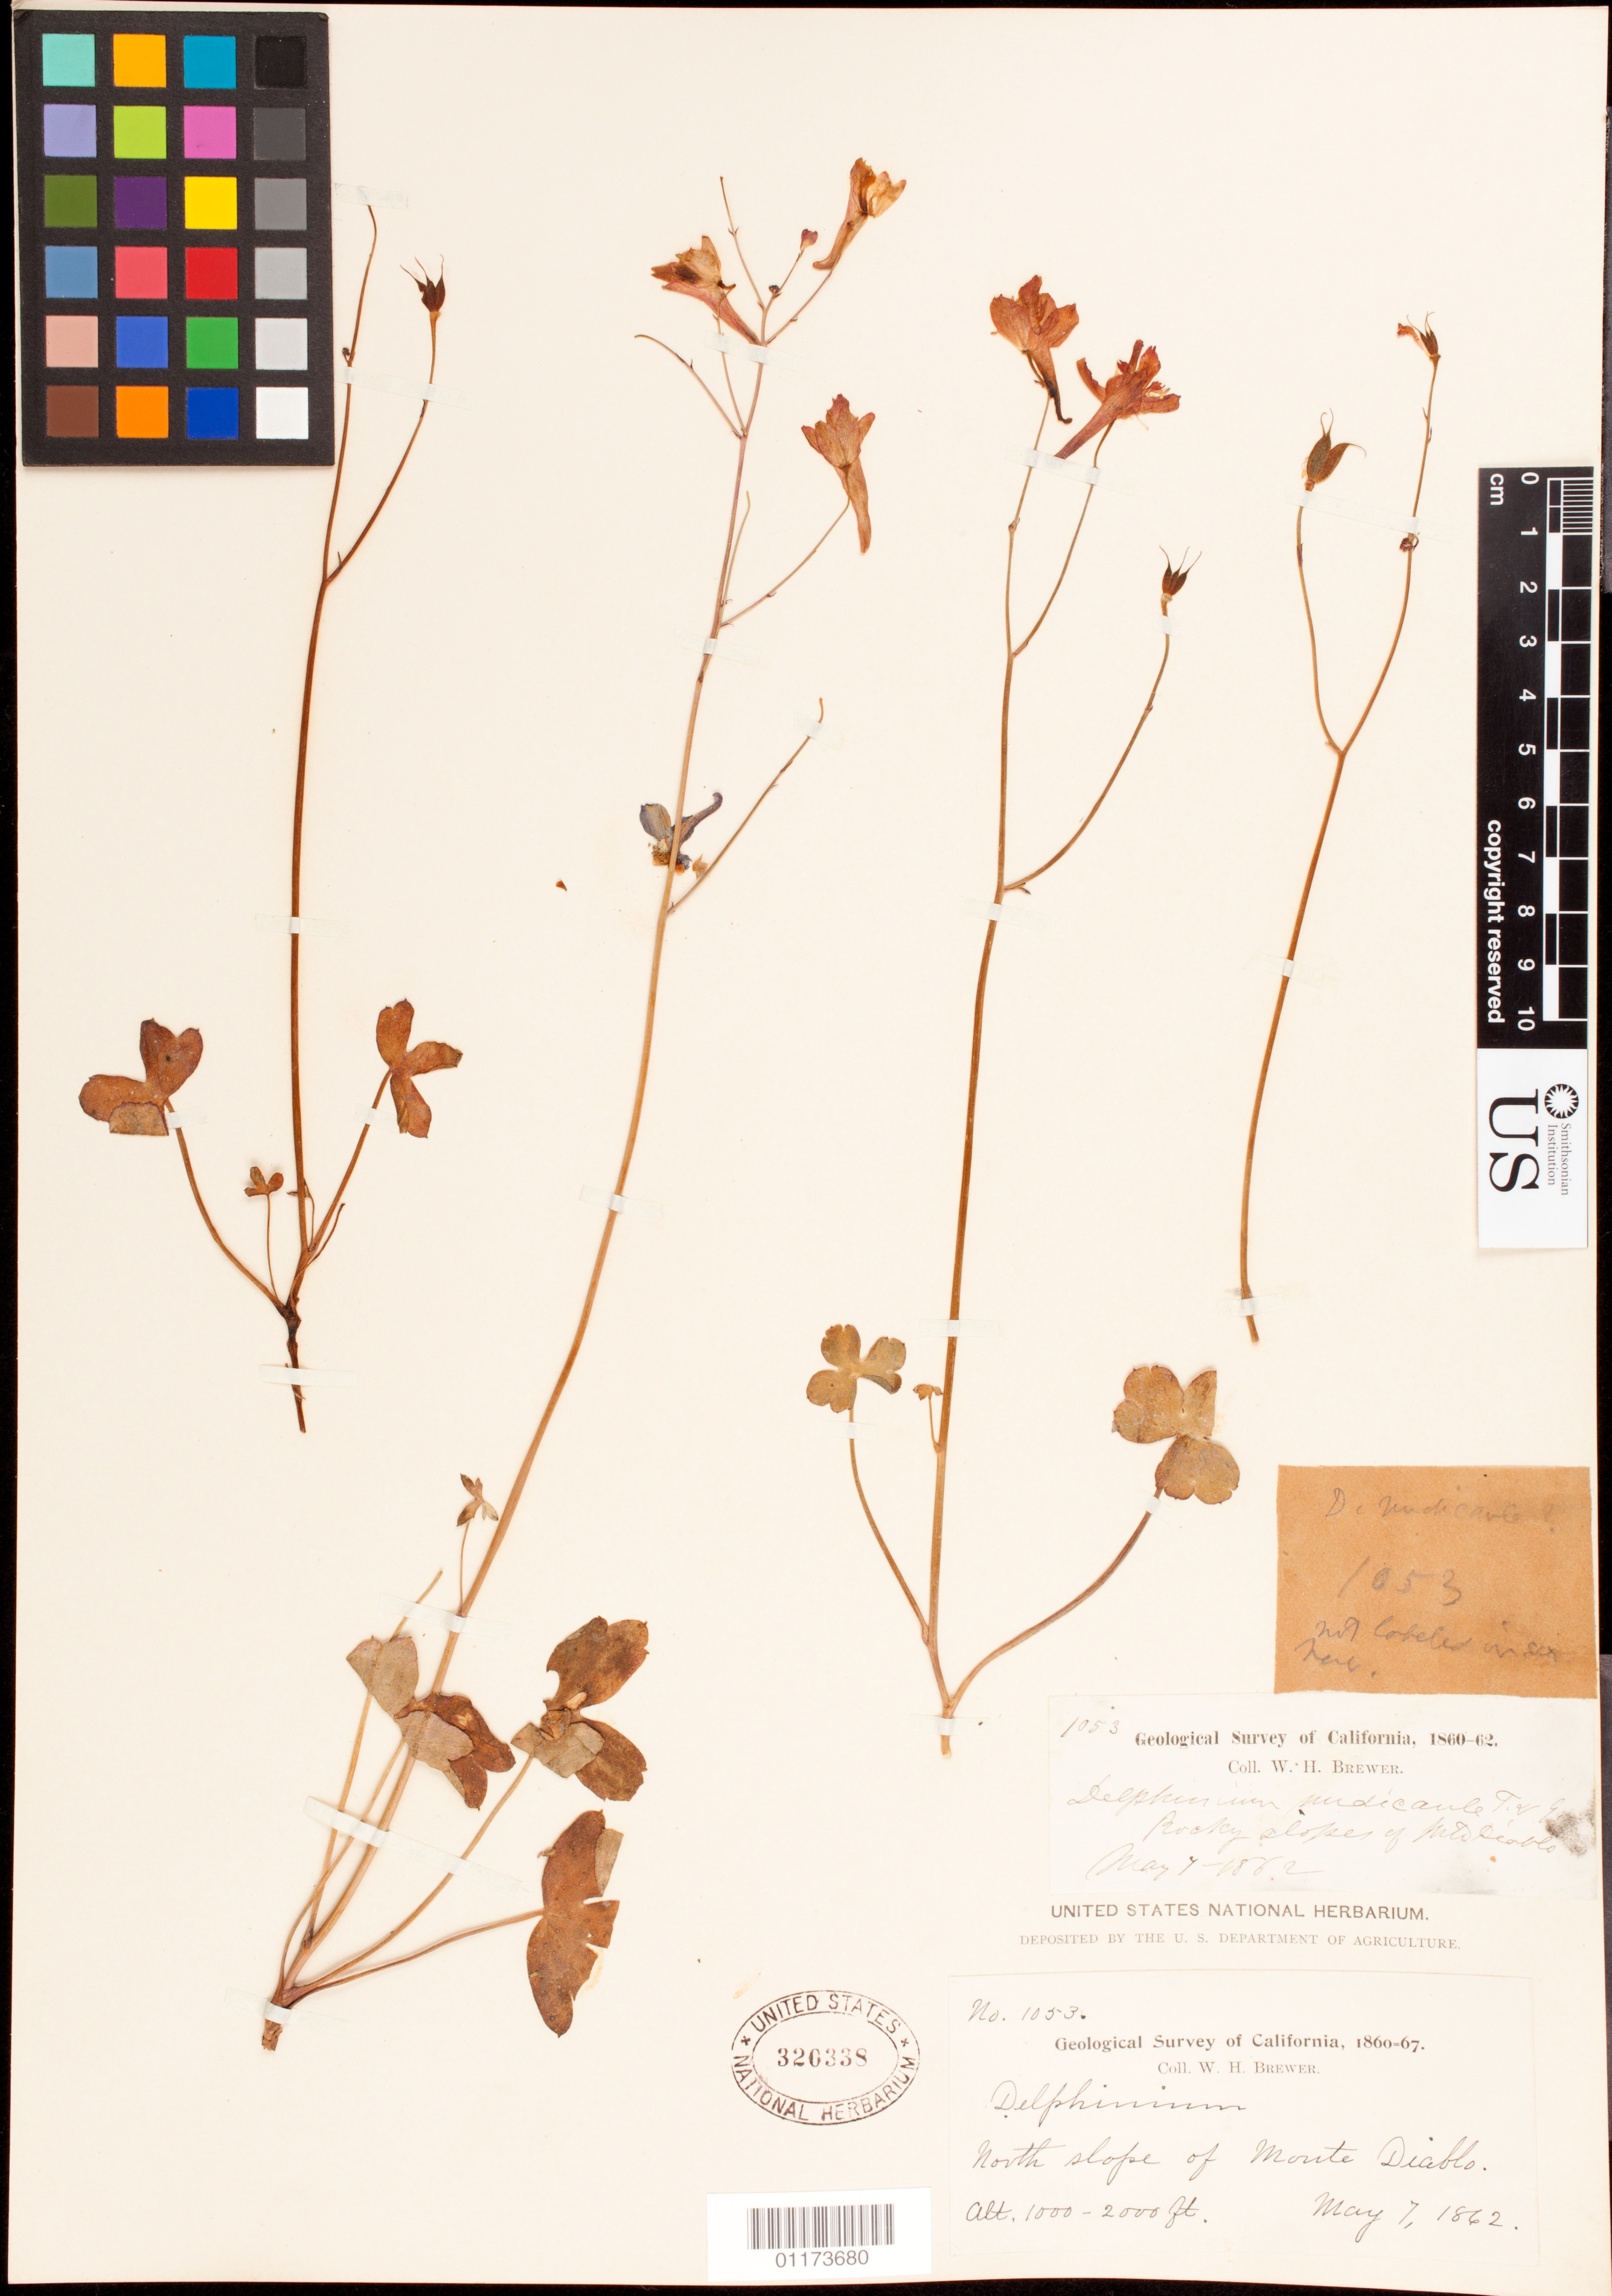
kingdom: Plantae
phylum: Tracheophyta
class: Magnoliopsida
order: Ranunculales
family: Ranunculaceae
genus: Delphinium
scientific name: Delphinium nudicaule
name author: Torr. & A. Gray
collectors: H. Bolander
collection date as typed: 1864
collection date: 1864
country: United States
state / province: California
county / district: Contra Costa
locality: Monte Diablo.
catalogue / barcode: US 320330